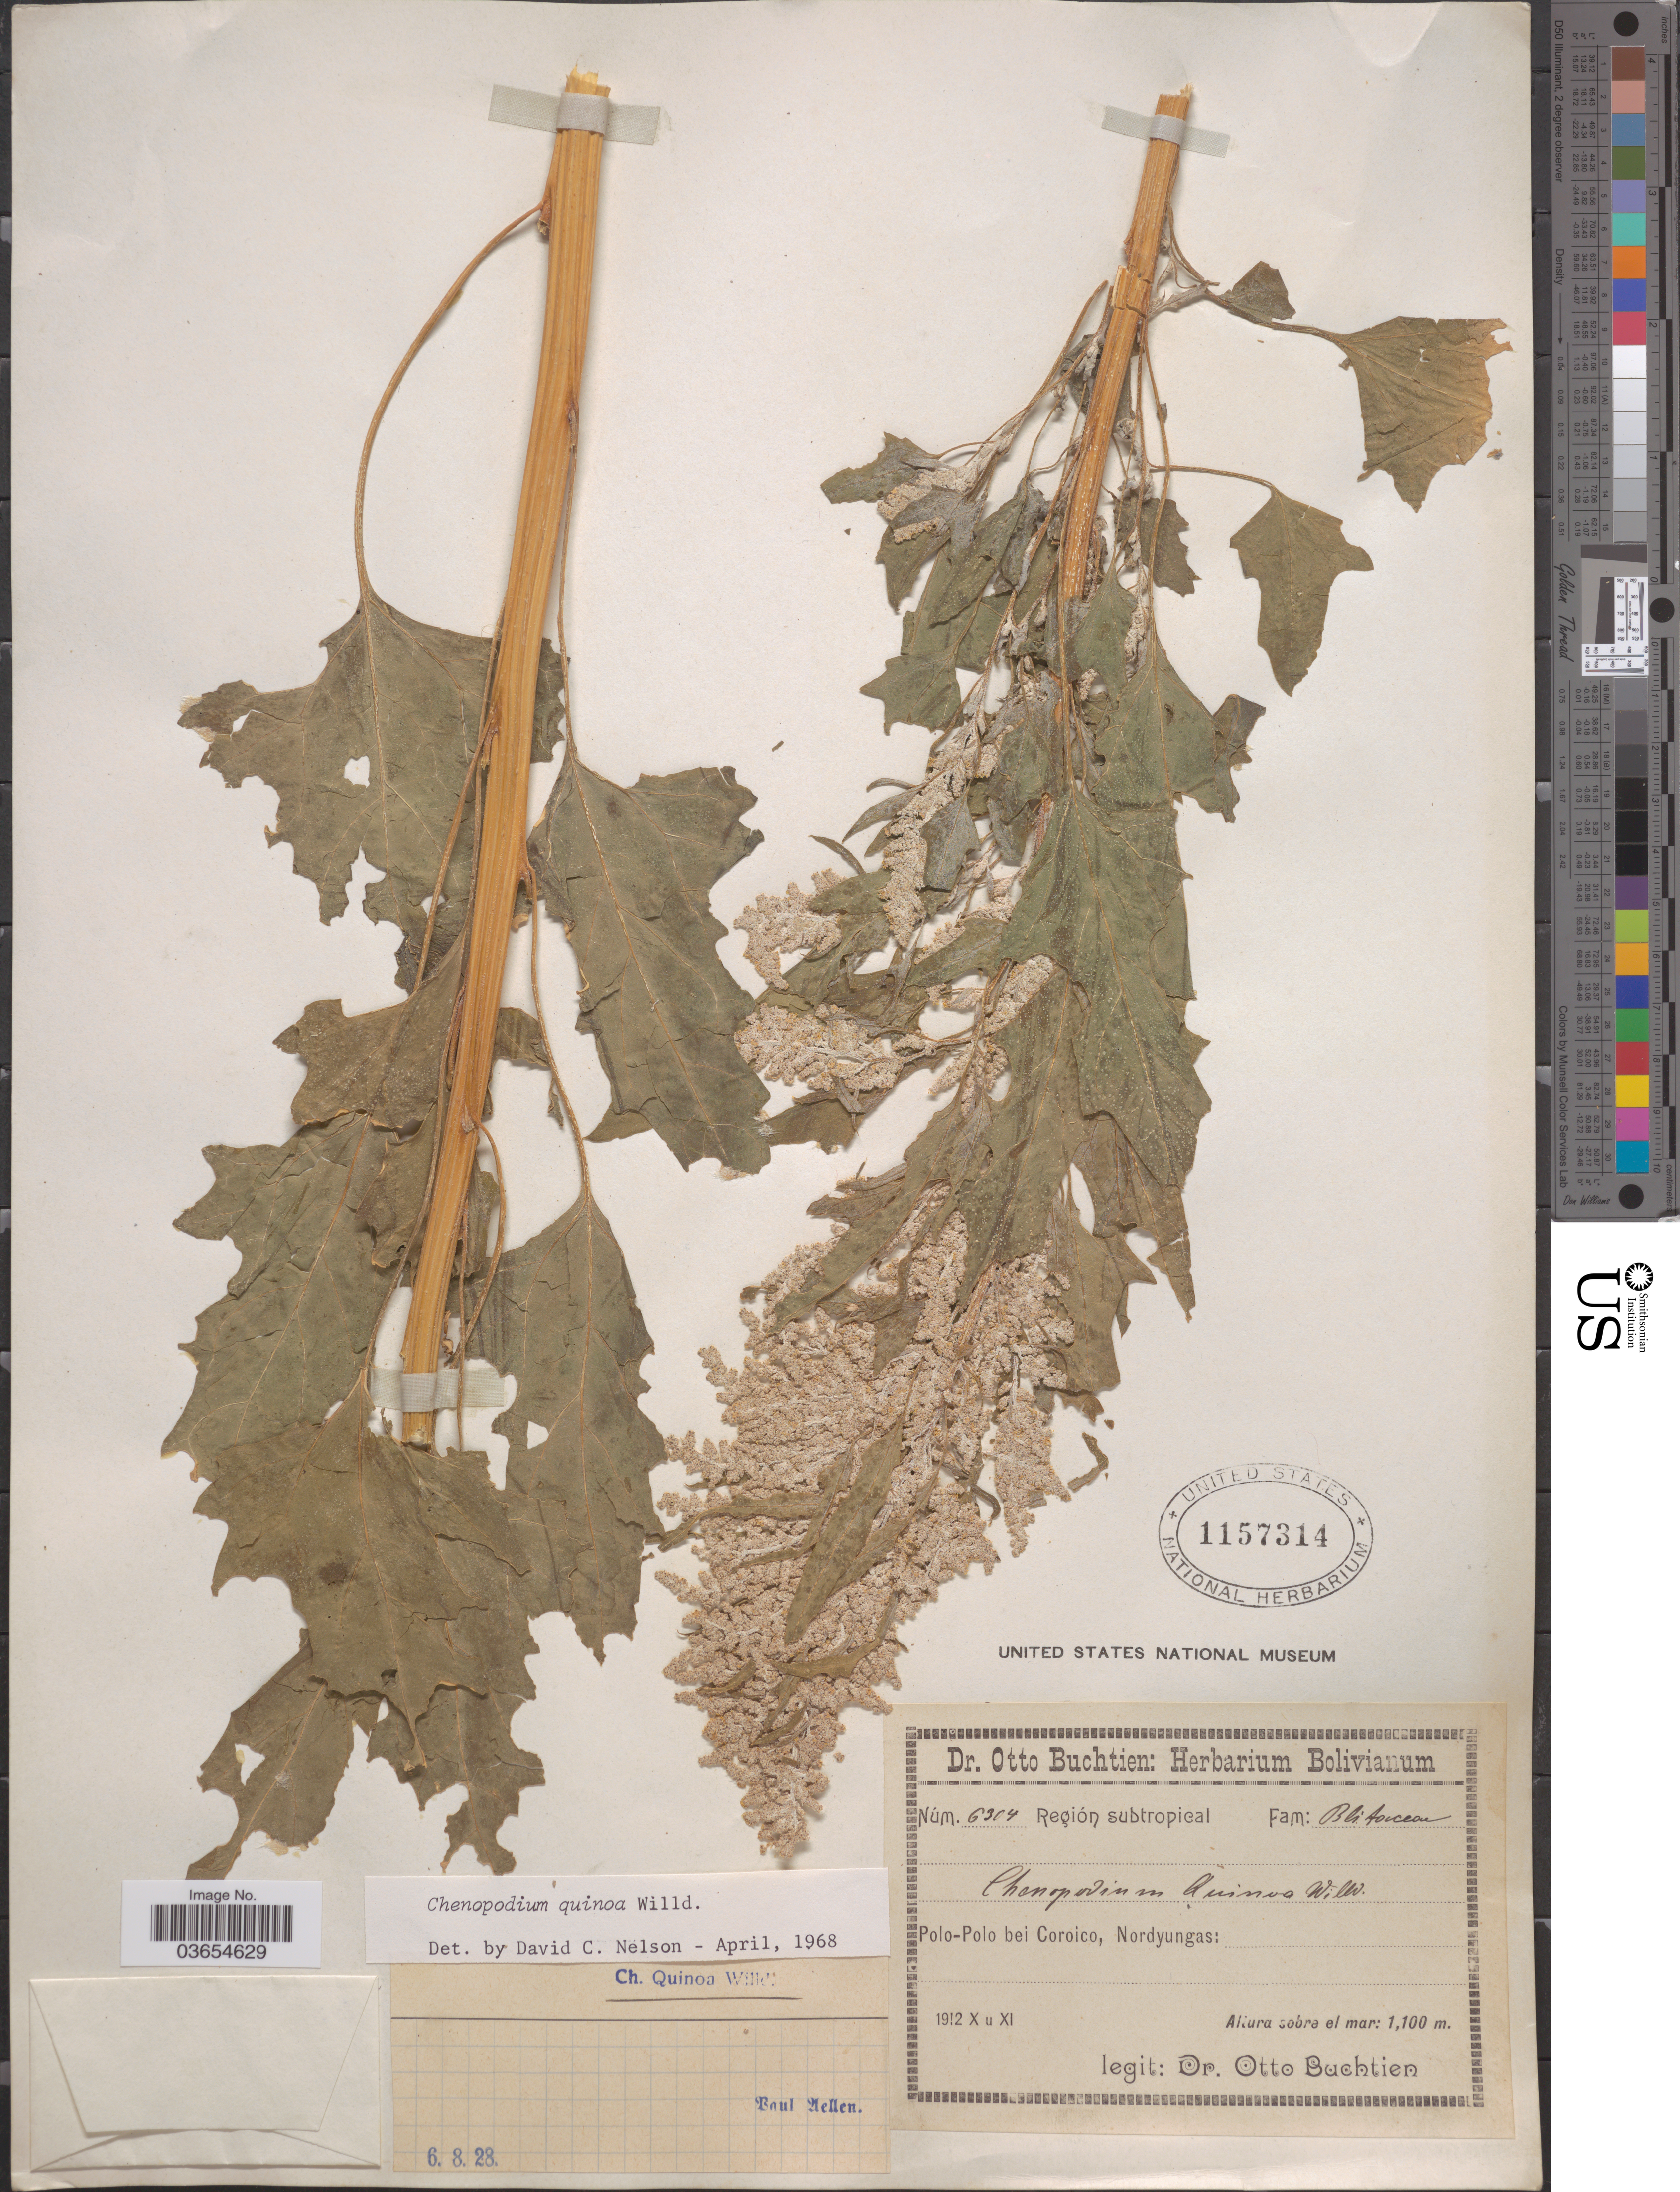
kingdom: Plantae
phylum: Tracheophyta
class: Magnoliopsida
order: Caryophyllales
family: Amaranthaceae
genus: Chenopodium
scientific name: Chenopodium quinoa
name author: Willd.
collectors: O. Buchtien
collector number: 6304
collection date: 1912-10/1912-11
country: Bolivia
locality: Región subtropical Polo-polo bei Coroico, Nordyungas.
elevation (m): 1100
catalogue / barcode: US 1157314